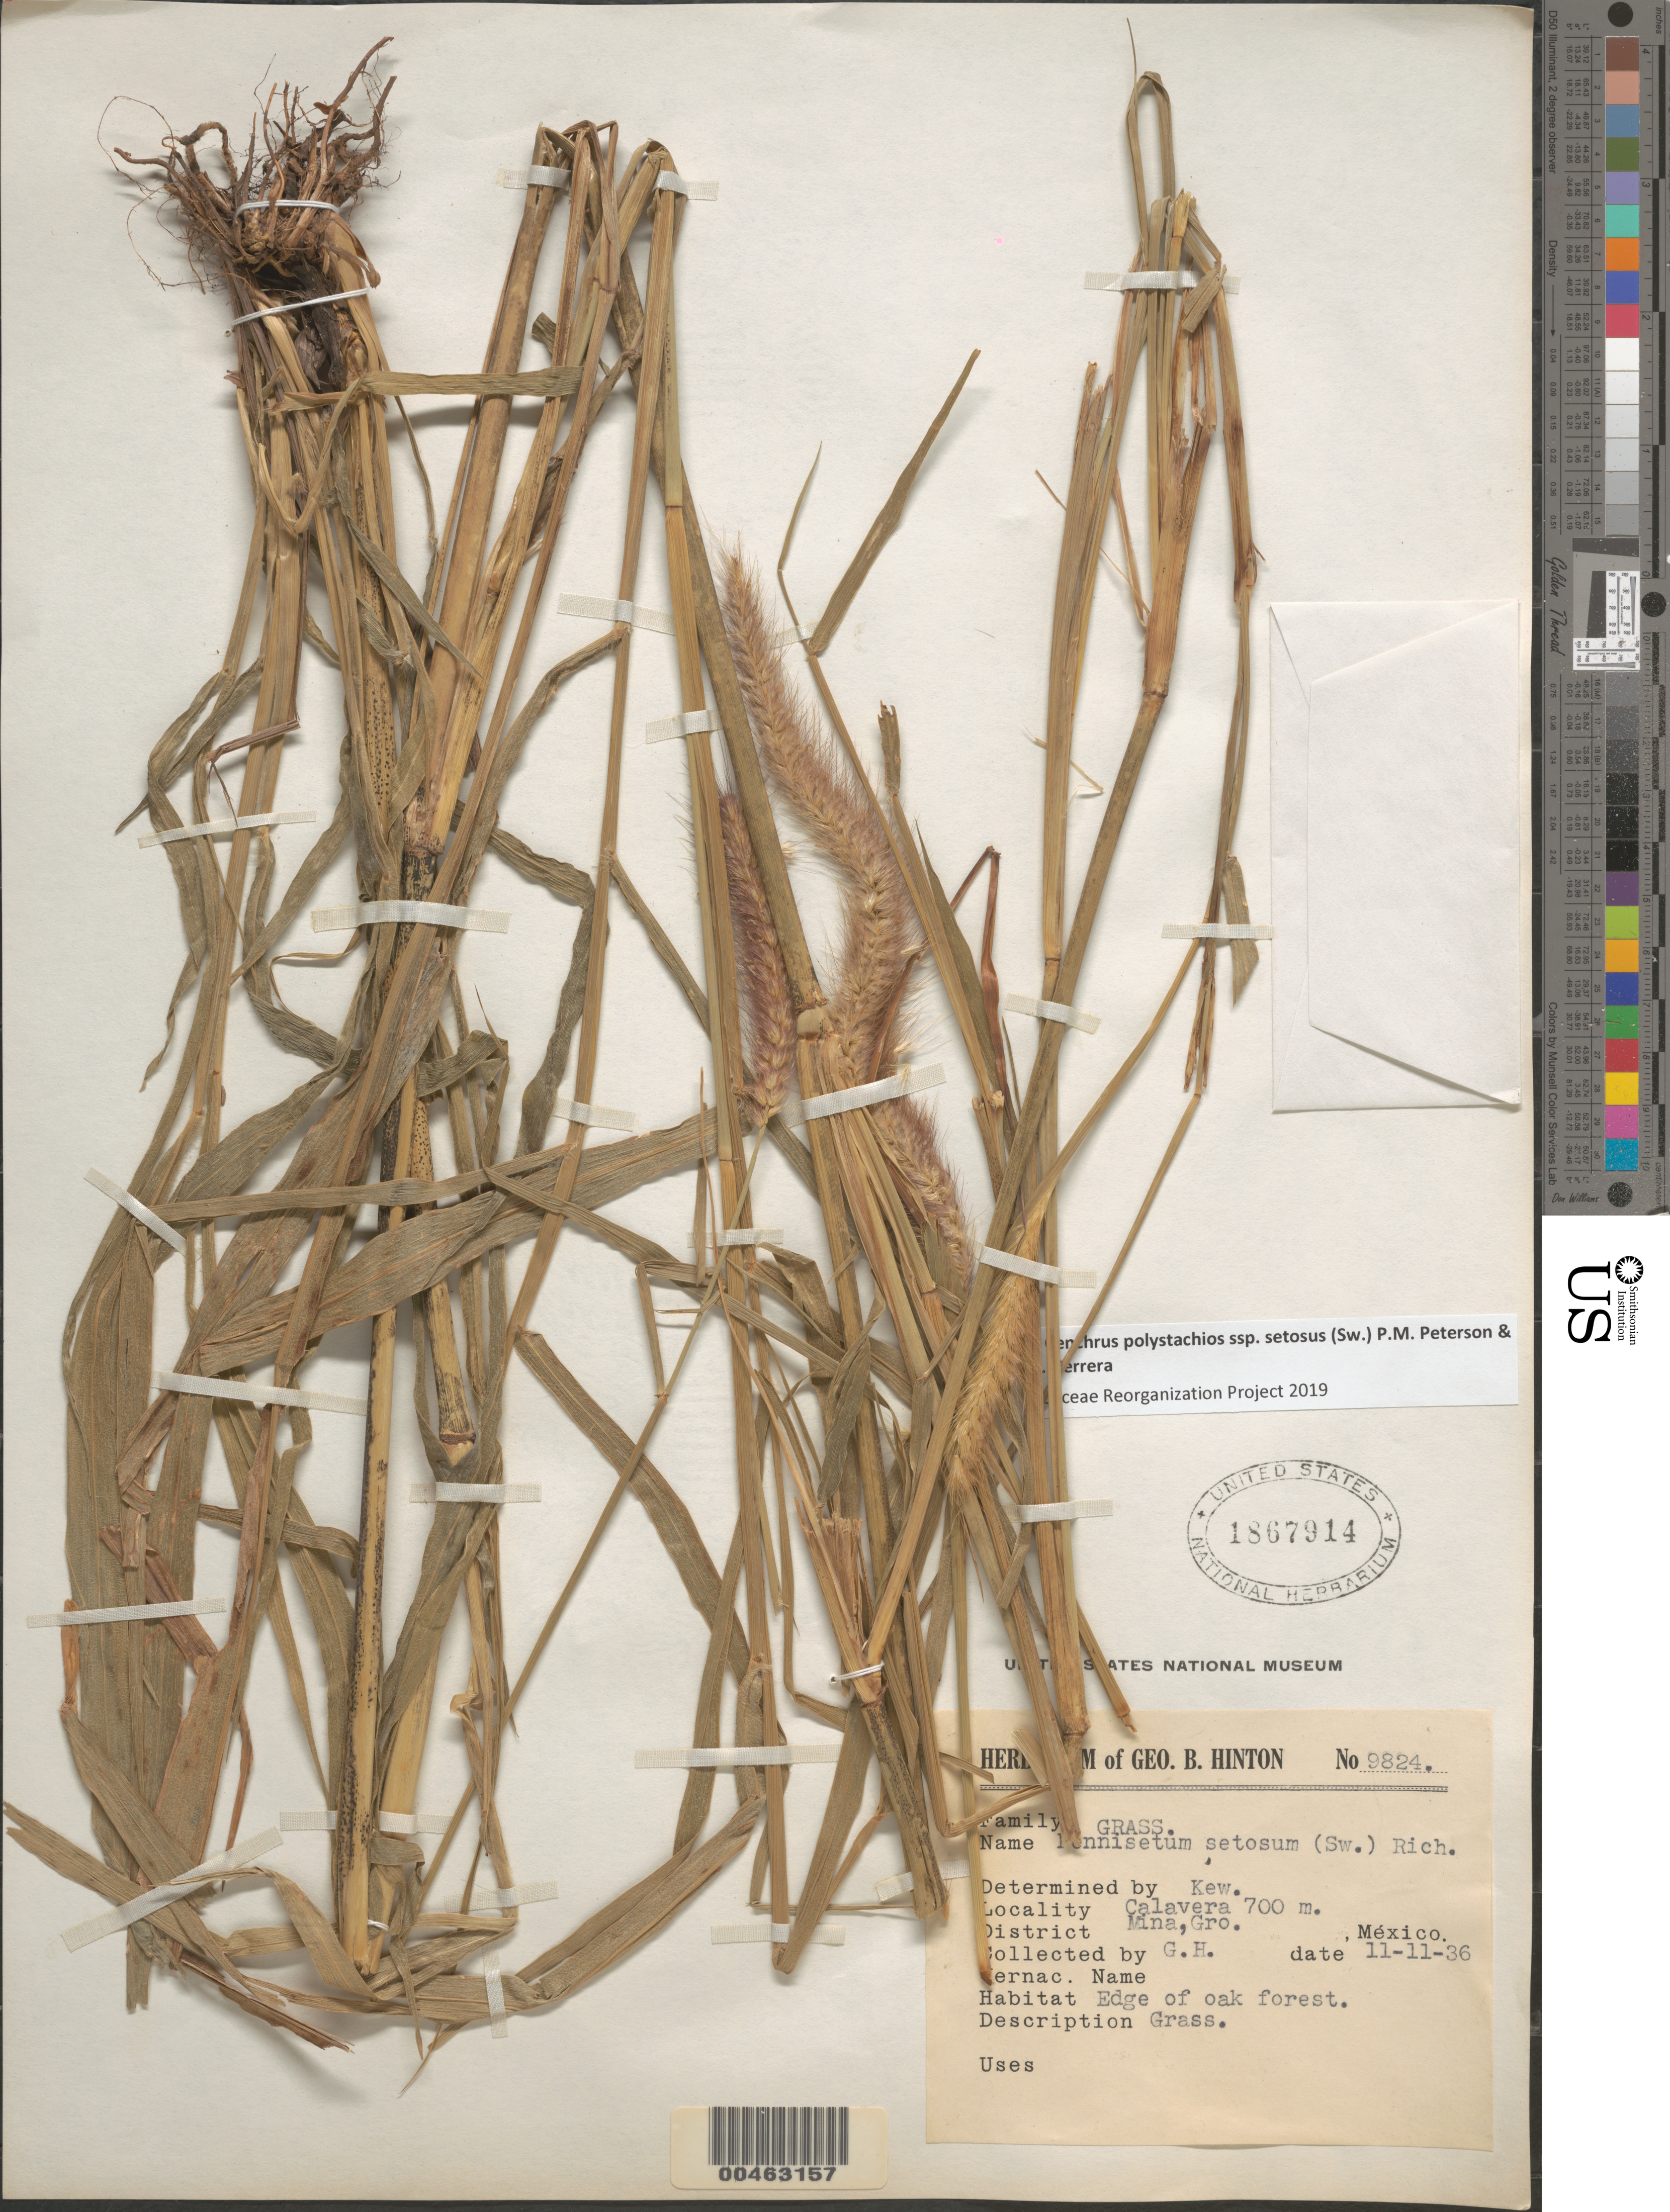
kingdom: Plantae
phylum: Tracheophyta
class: Liliopsida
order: Poales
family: Poaceae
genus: Cenchrus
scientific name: Cenchrus polystachios subsp. setosus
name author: (Sw.) P.M. Peterson & Y. Herrera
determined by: Poaceae Reorganization Project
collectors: G. B. Hinton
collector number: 9824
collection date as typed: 11 Nov 1936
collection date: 1936-11-11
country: Mexico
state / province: Guerrero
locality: Mina Dist., Calavera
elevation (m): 700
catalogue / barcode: US 1867914